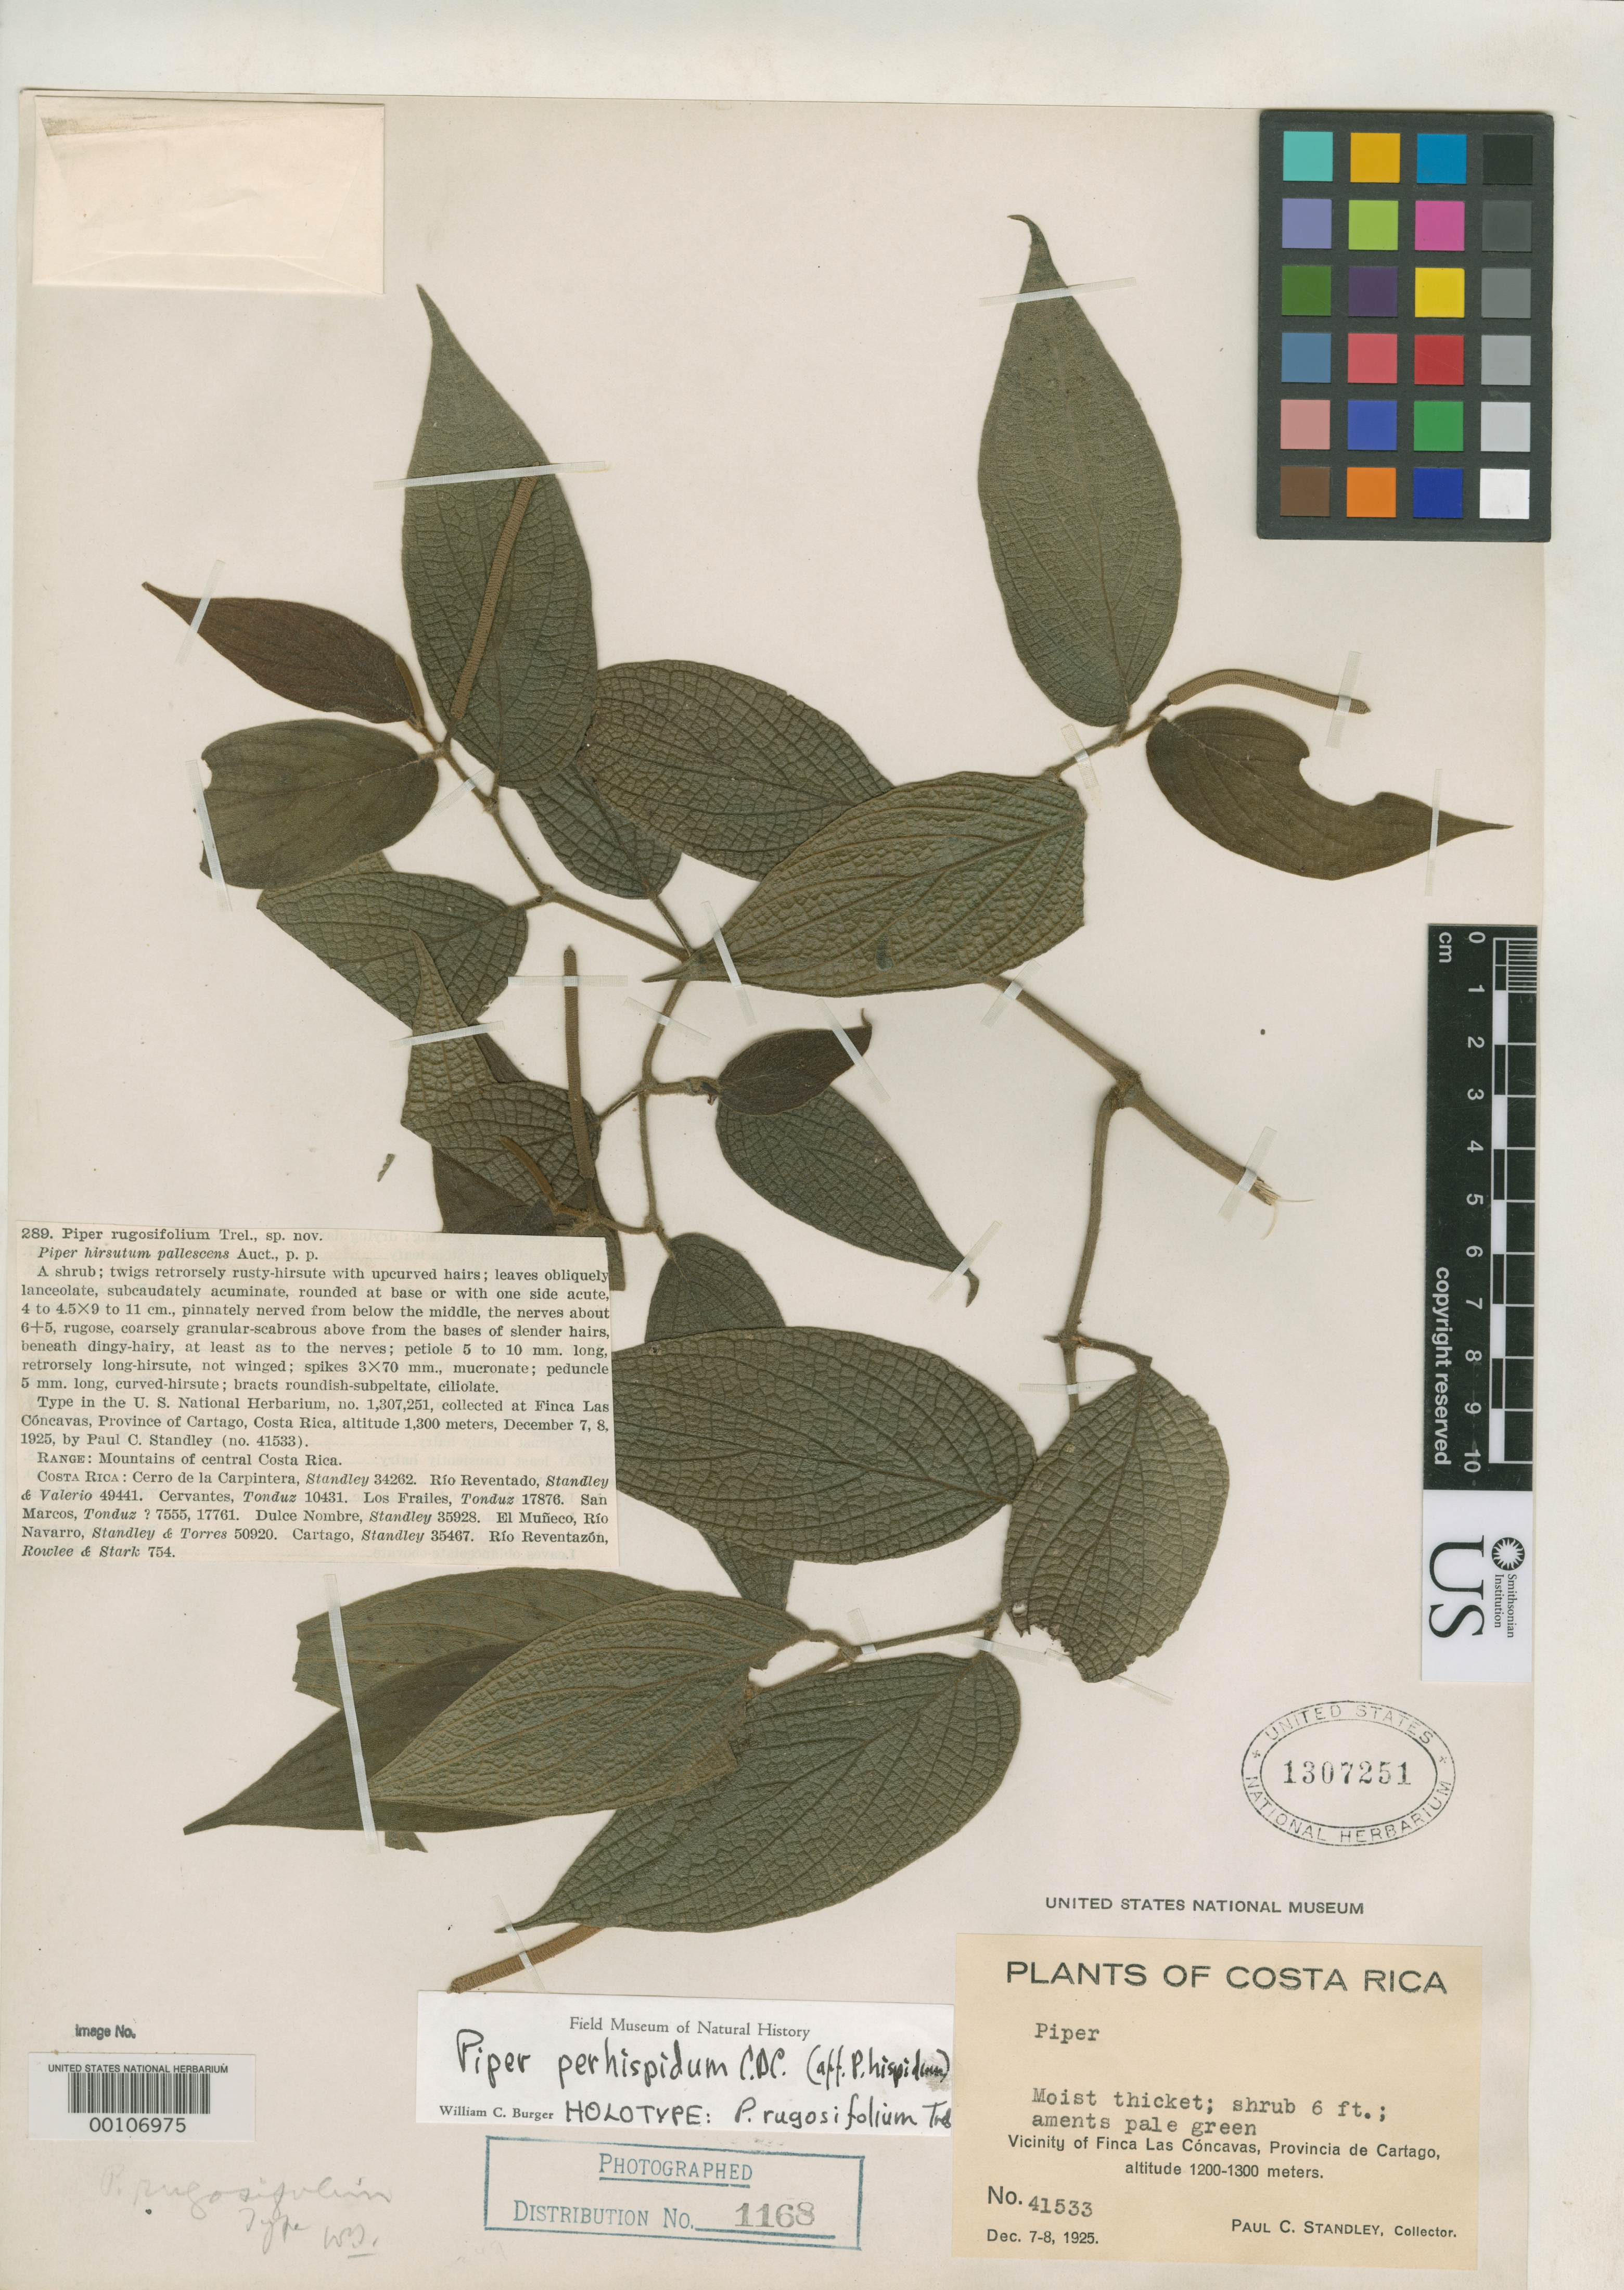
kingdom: Plantae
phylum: Tracheophyta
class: Magnoliopsida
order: Piperales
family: Piperaceae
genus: Piper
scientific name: Piper rugosifolium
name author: Trel.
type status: Holotype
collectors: P. C. Standley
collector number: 41533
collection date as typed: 07 Dec 1925 to 08 Dec 1925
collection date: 1925-12-07/1925-12-08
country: Costa Rica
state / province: Cartago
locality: Finca Las Concavas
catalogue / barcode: US 1307251